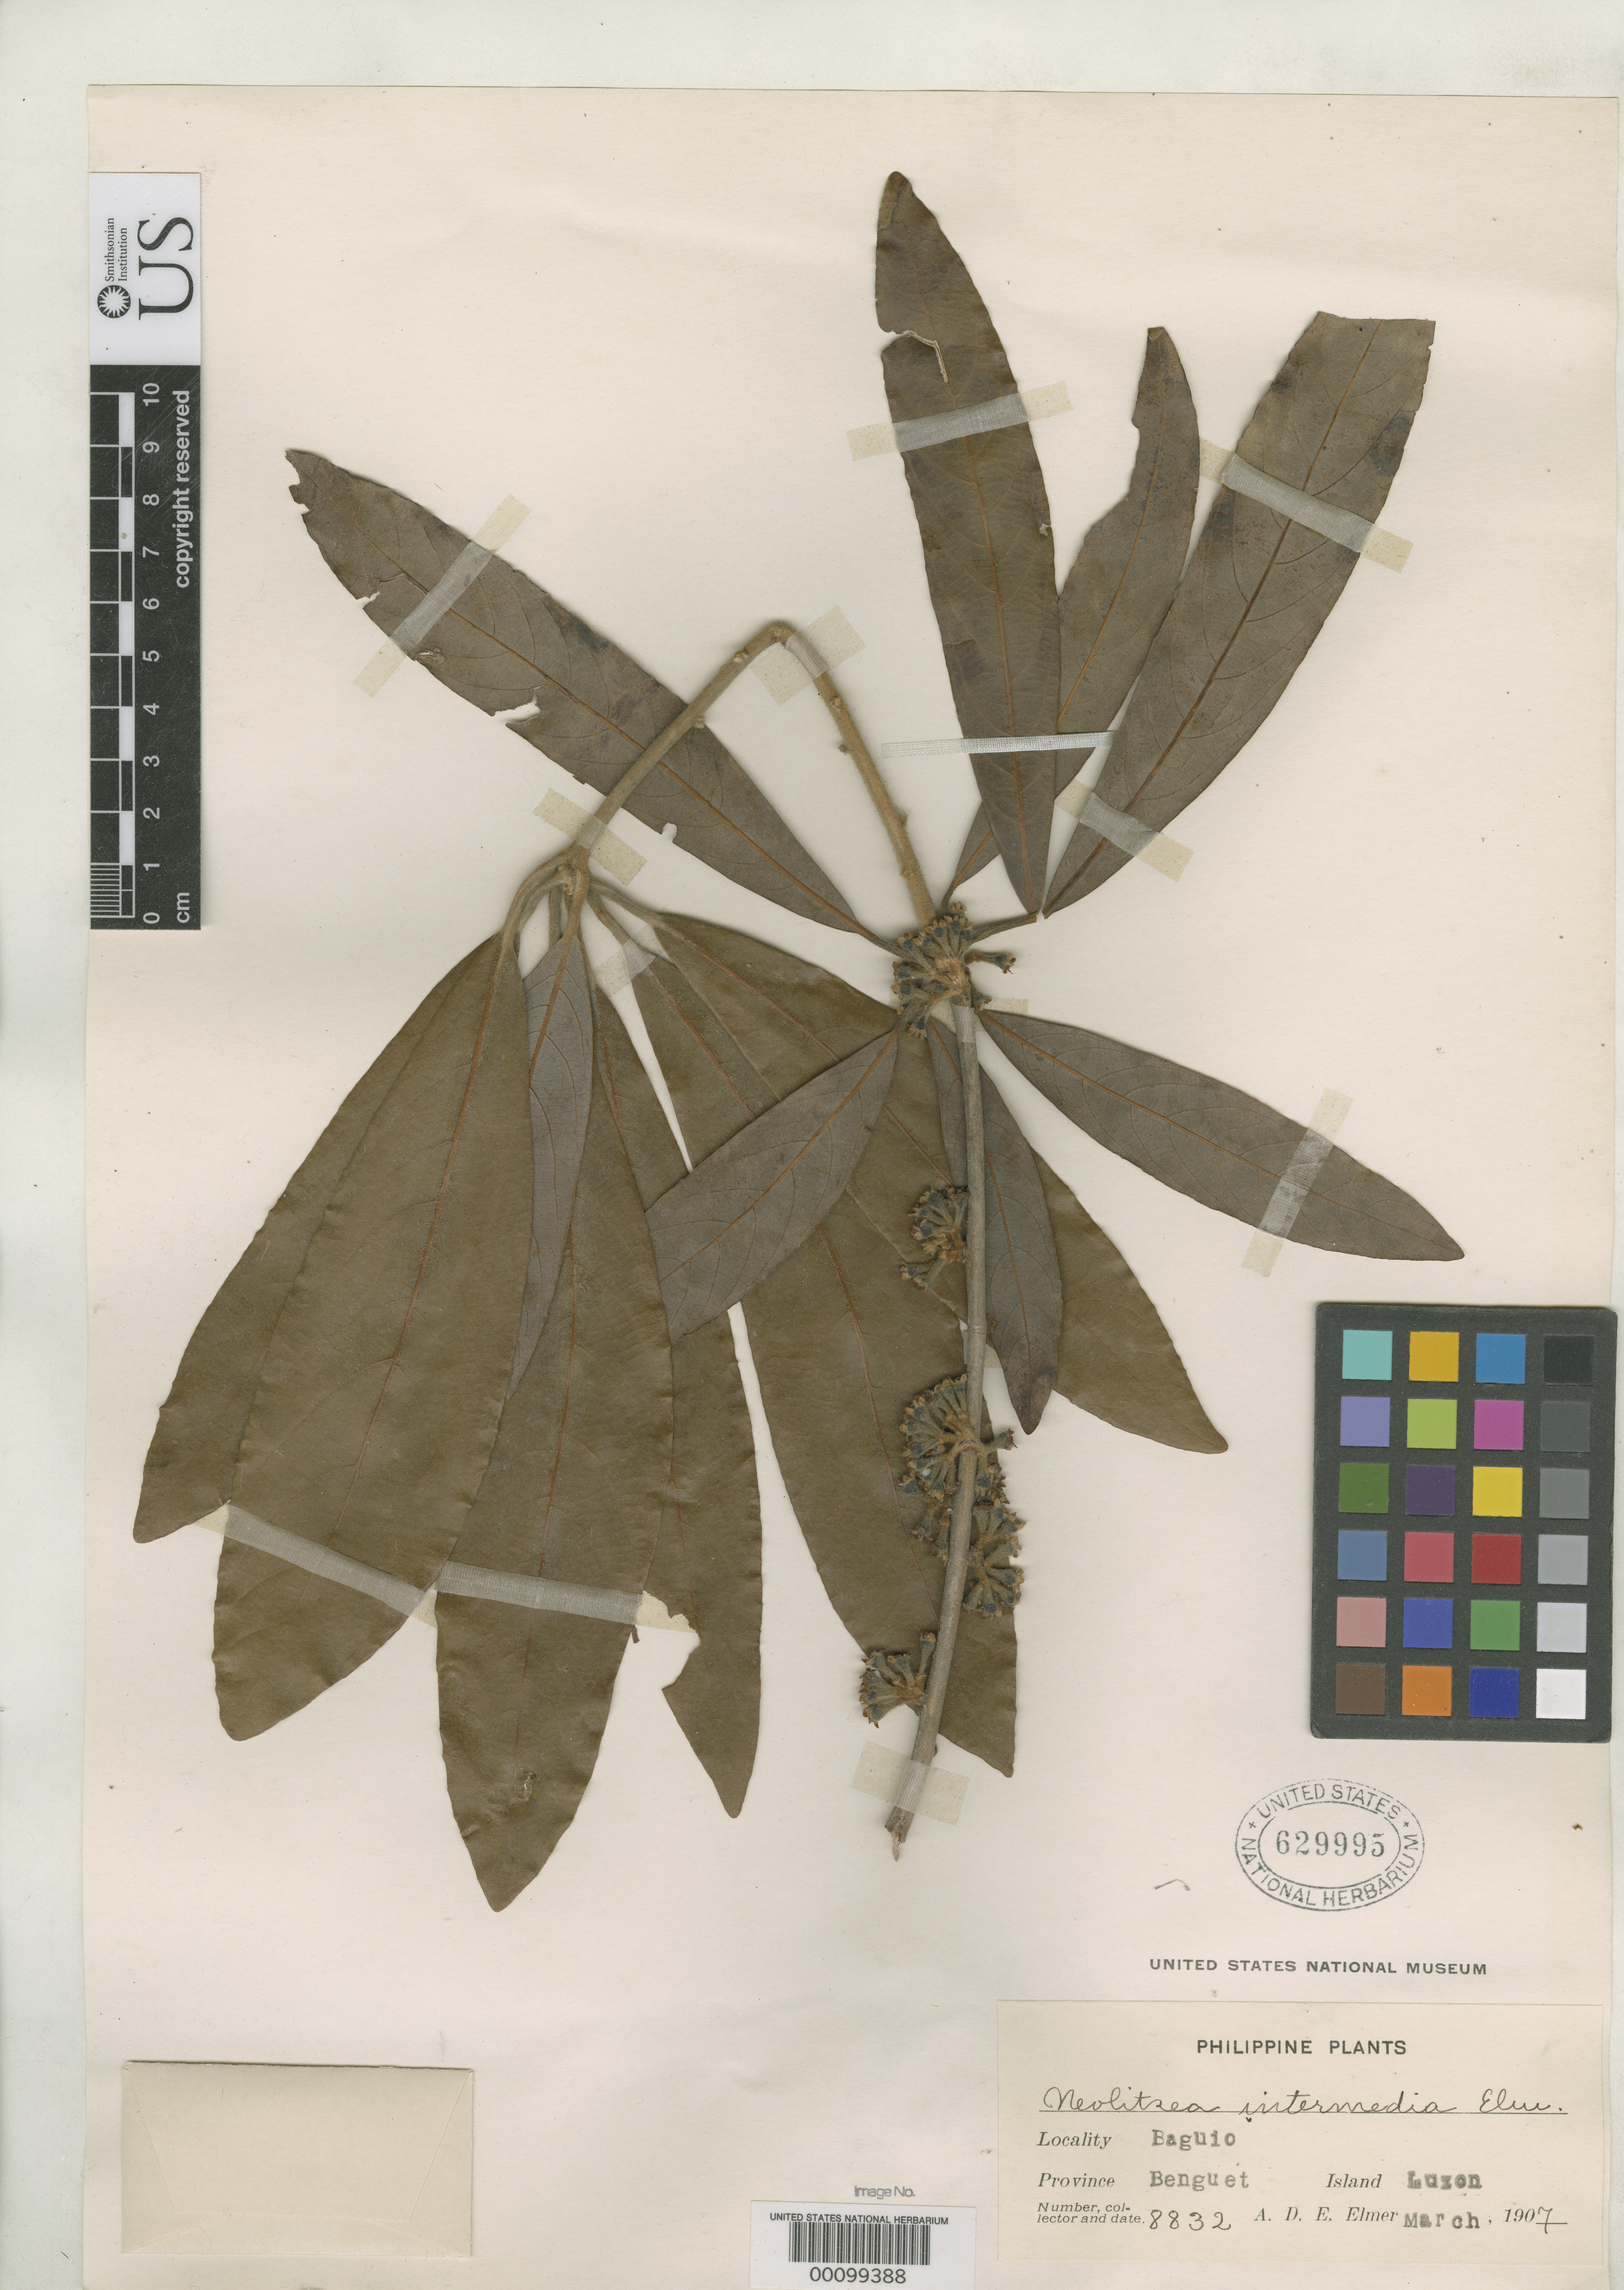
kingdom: Plantae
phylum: Tracheophyta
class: Magnoliopsida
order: Laurales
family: Lauraceae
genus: Neolitsea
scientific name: Neolitsea intermedia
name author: Elmer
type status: Isotype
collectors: A. D. E. Elmer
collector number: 8832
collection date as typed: Mar 1907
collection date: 1907-03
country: Philippines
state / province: Cordillera (Administrative Region)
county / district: Benguet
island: Luzon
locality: Baguio.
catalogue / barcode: US 629995